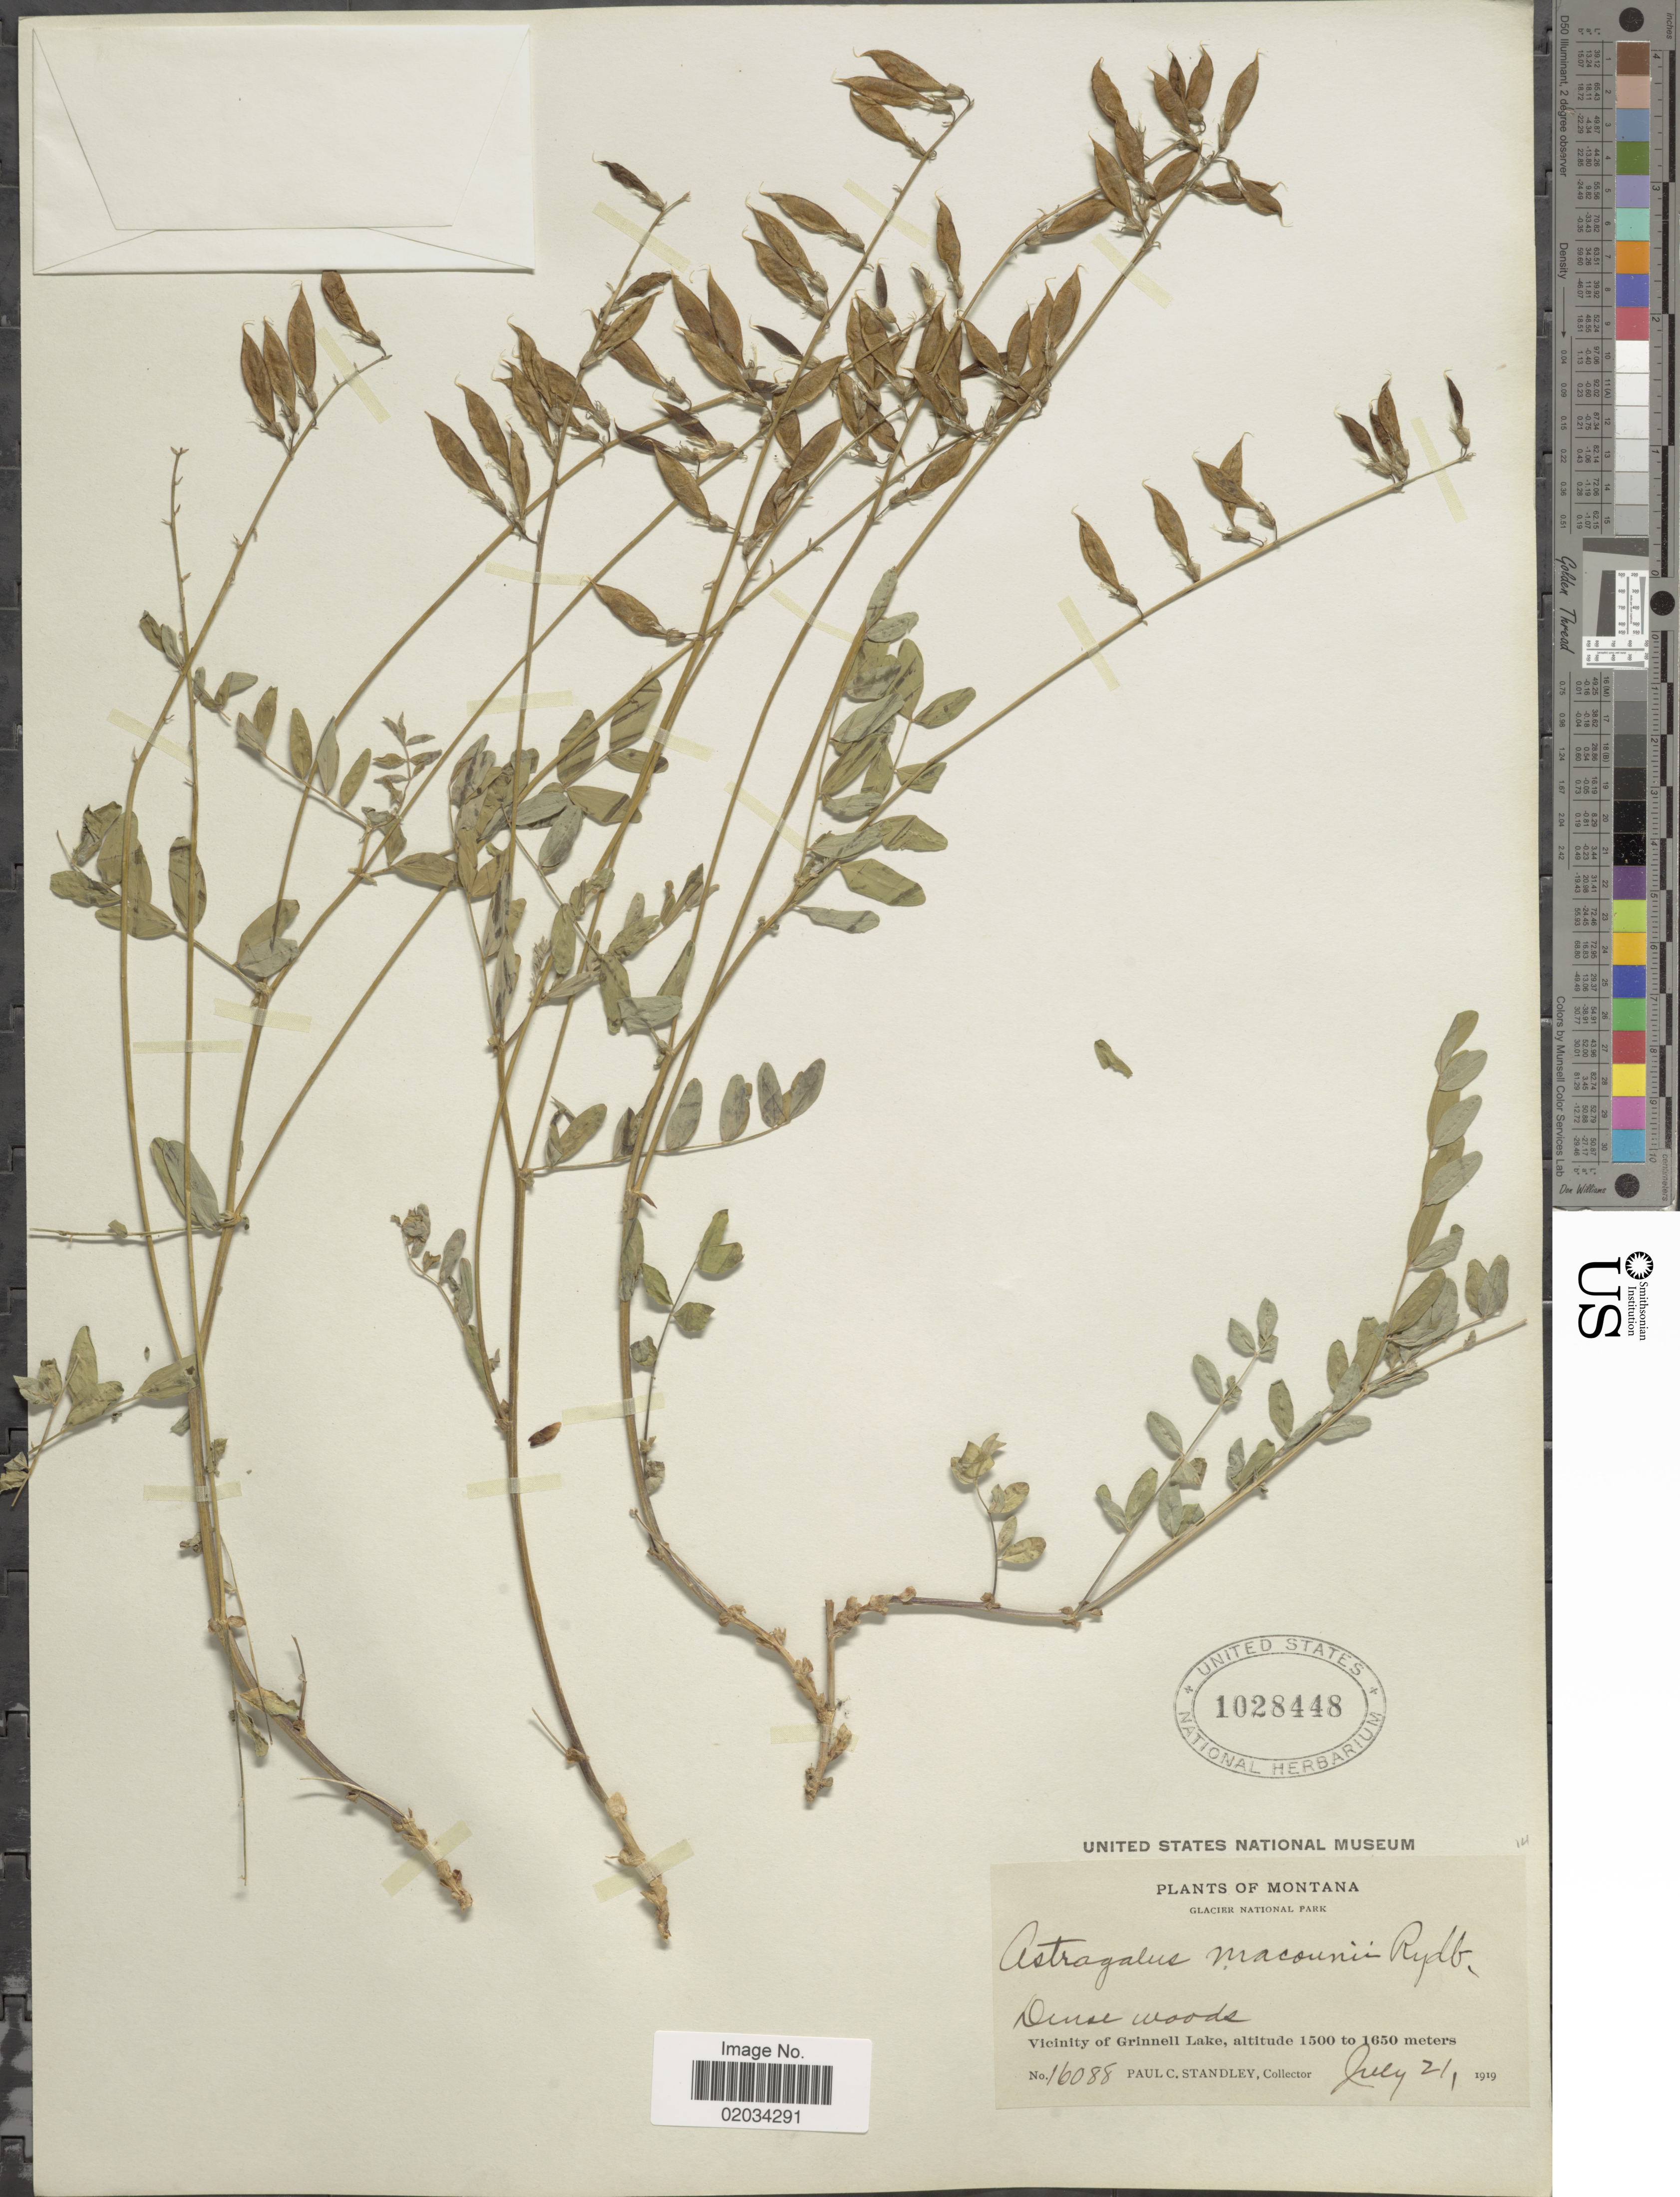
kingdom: Plantae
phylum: Tracheophyta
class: Magnoliopsida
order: Fabales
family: Fabaceae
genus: Astragalus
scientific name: Astragalus robbinsii var. minor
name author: (Hook.) Barneby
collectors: P. C. Standley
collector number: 16088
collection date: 1919-07-21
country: United States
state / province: Montana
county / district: Glacier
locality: Glacier National Park, Vicinity of Grinnell Lake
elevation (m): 1500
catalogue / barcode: US 1028448